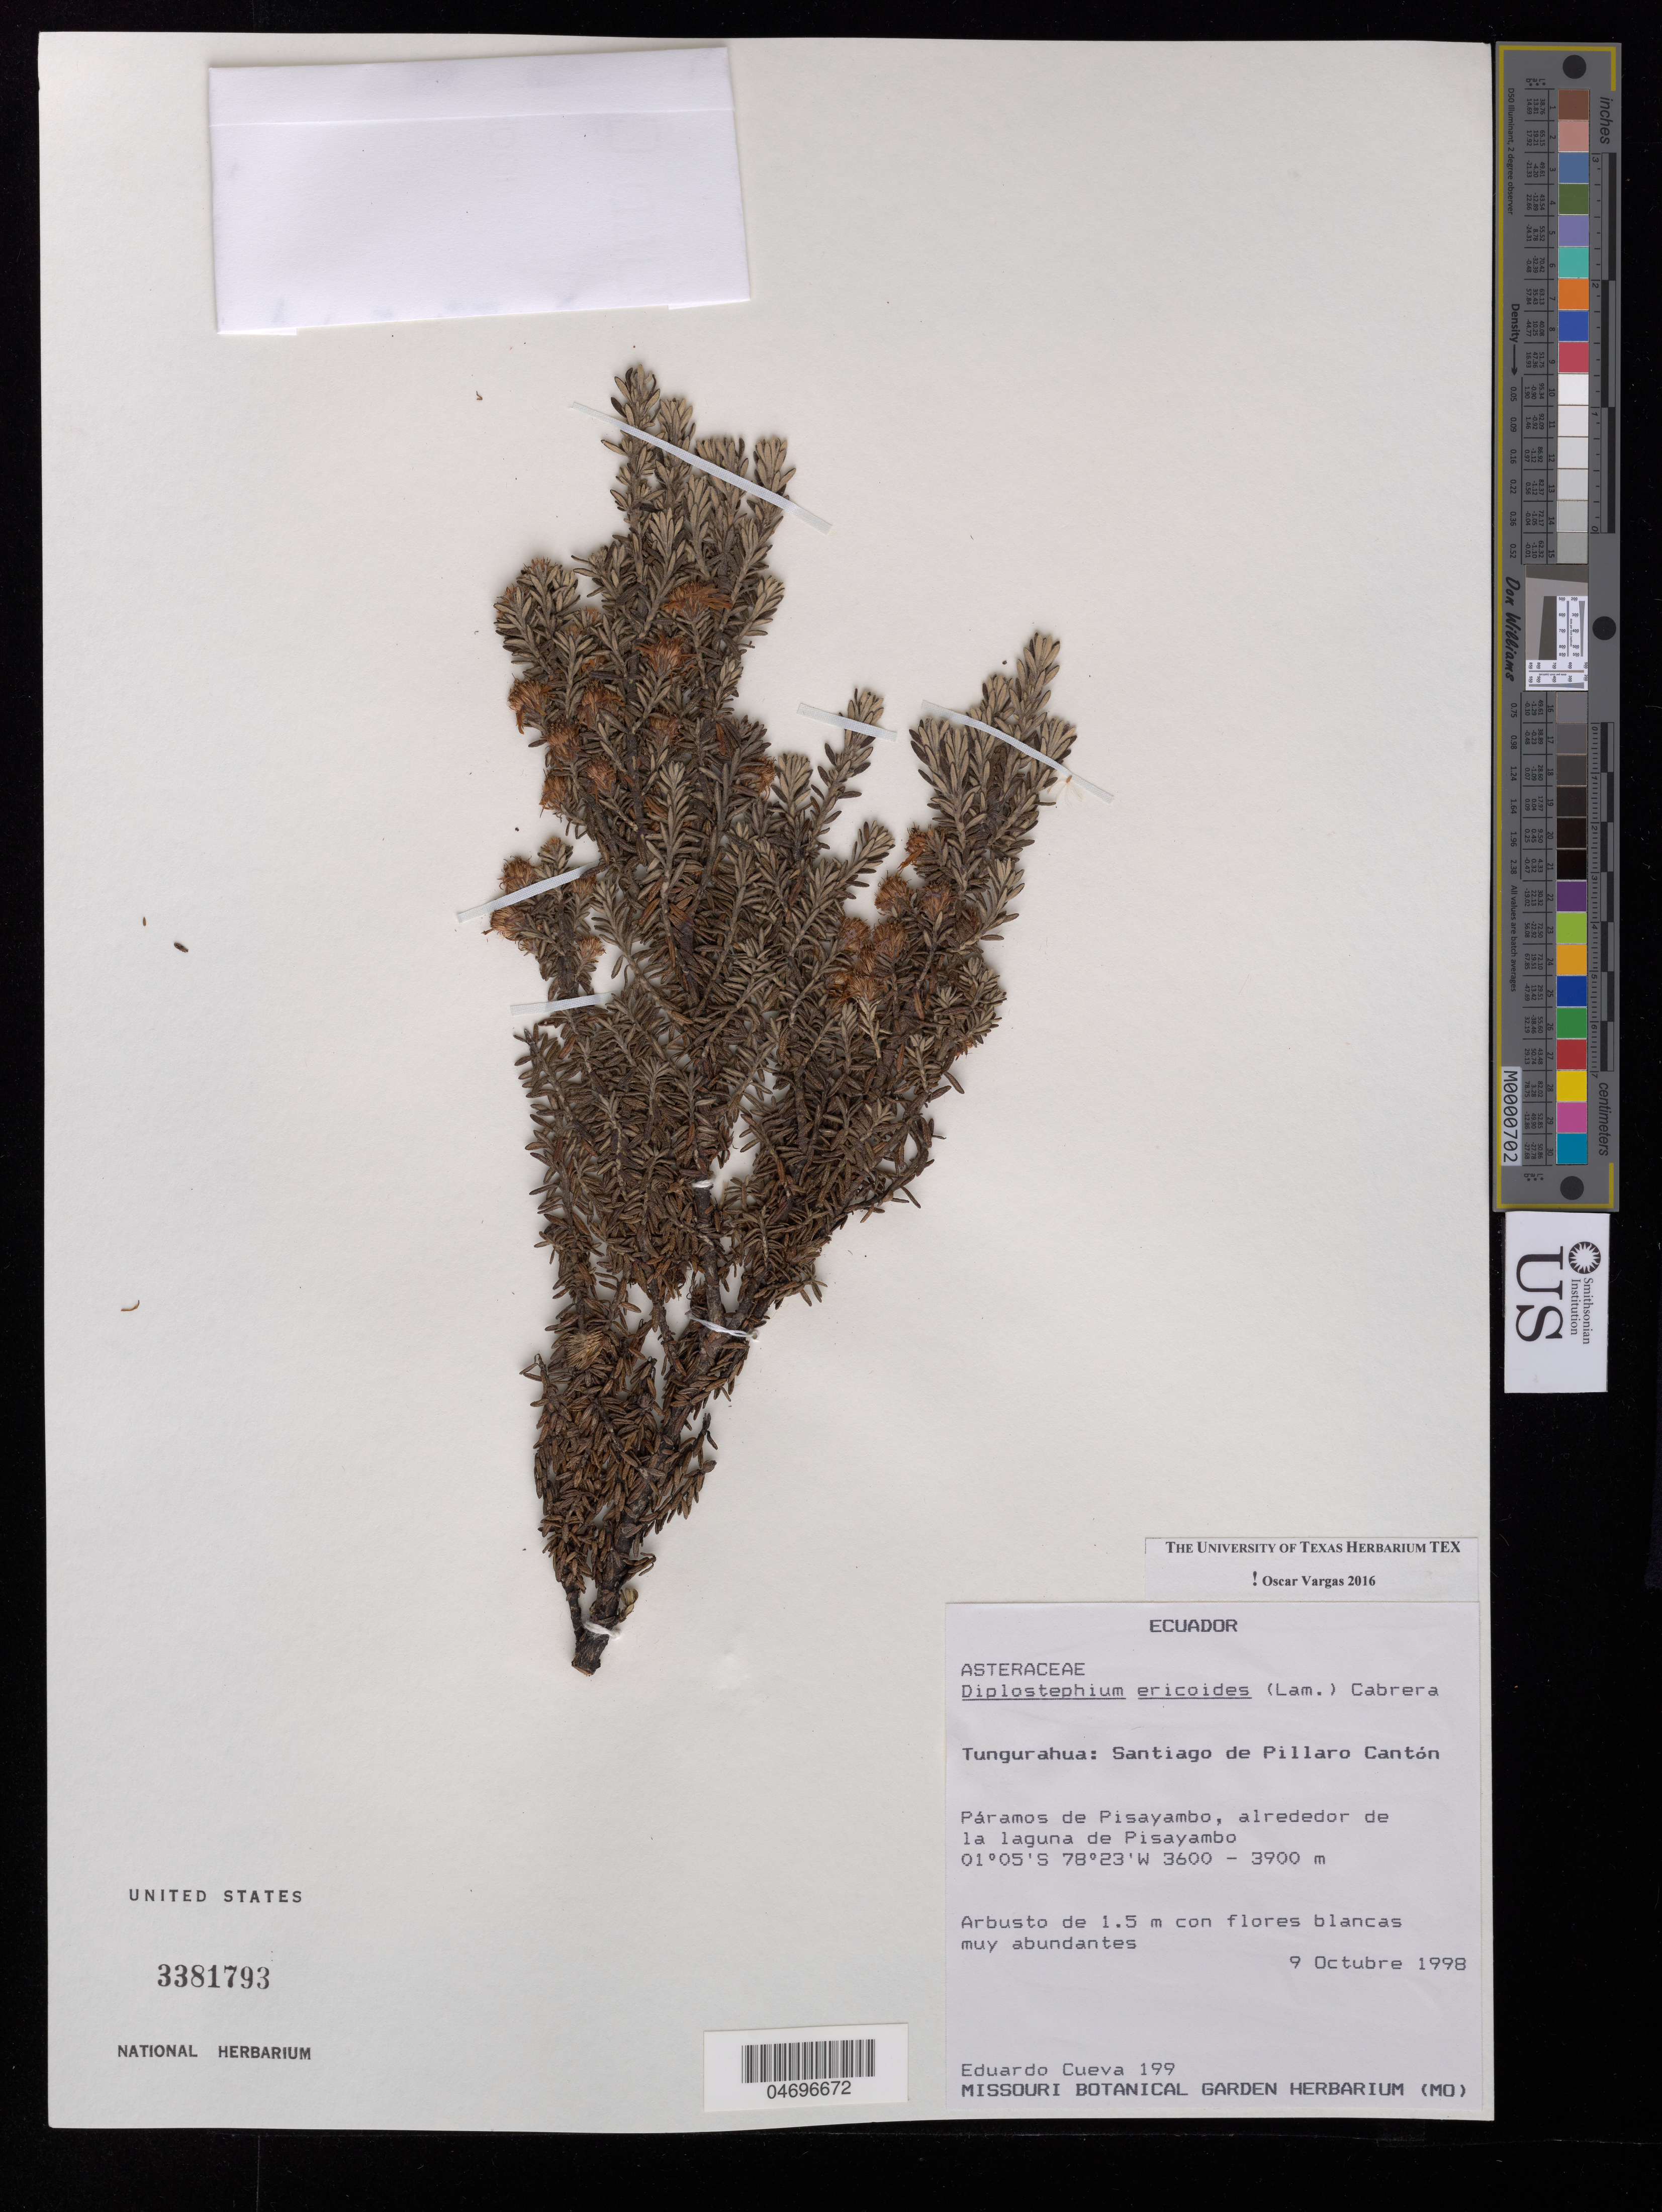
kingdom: Plantae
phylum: Tracheophyta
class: Magnoliopsida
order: Asterales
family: Asteraceae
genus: Diplostephium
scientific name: Diplostephium ericoides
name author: (Lam.) Cabrera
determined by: Vargas, Oscar M.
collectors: E. Cueva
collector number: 199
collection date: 1998-10-09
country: Ecuador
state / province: Tungurahua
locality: Santiago de Pillaro canton. paramos de Pisayambo, alrededor de la Laguna Pisayambo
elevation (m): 3600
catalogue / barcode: US 3381793